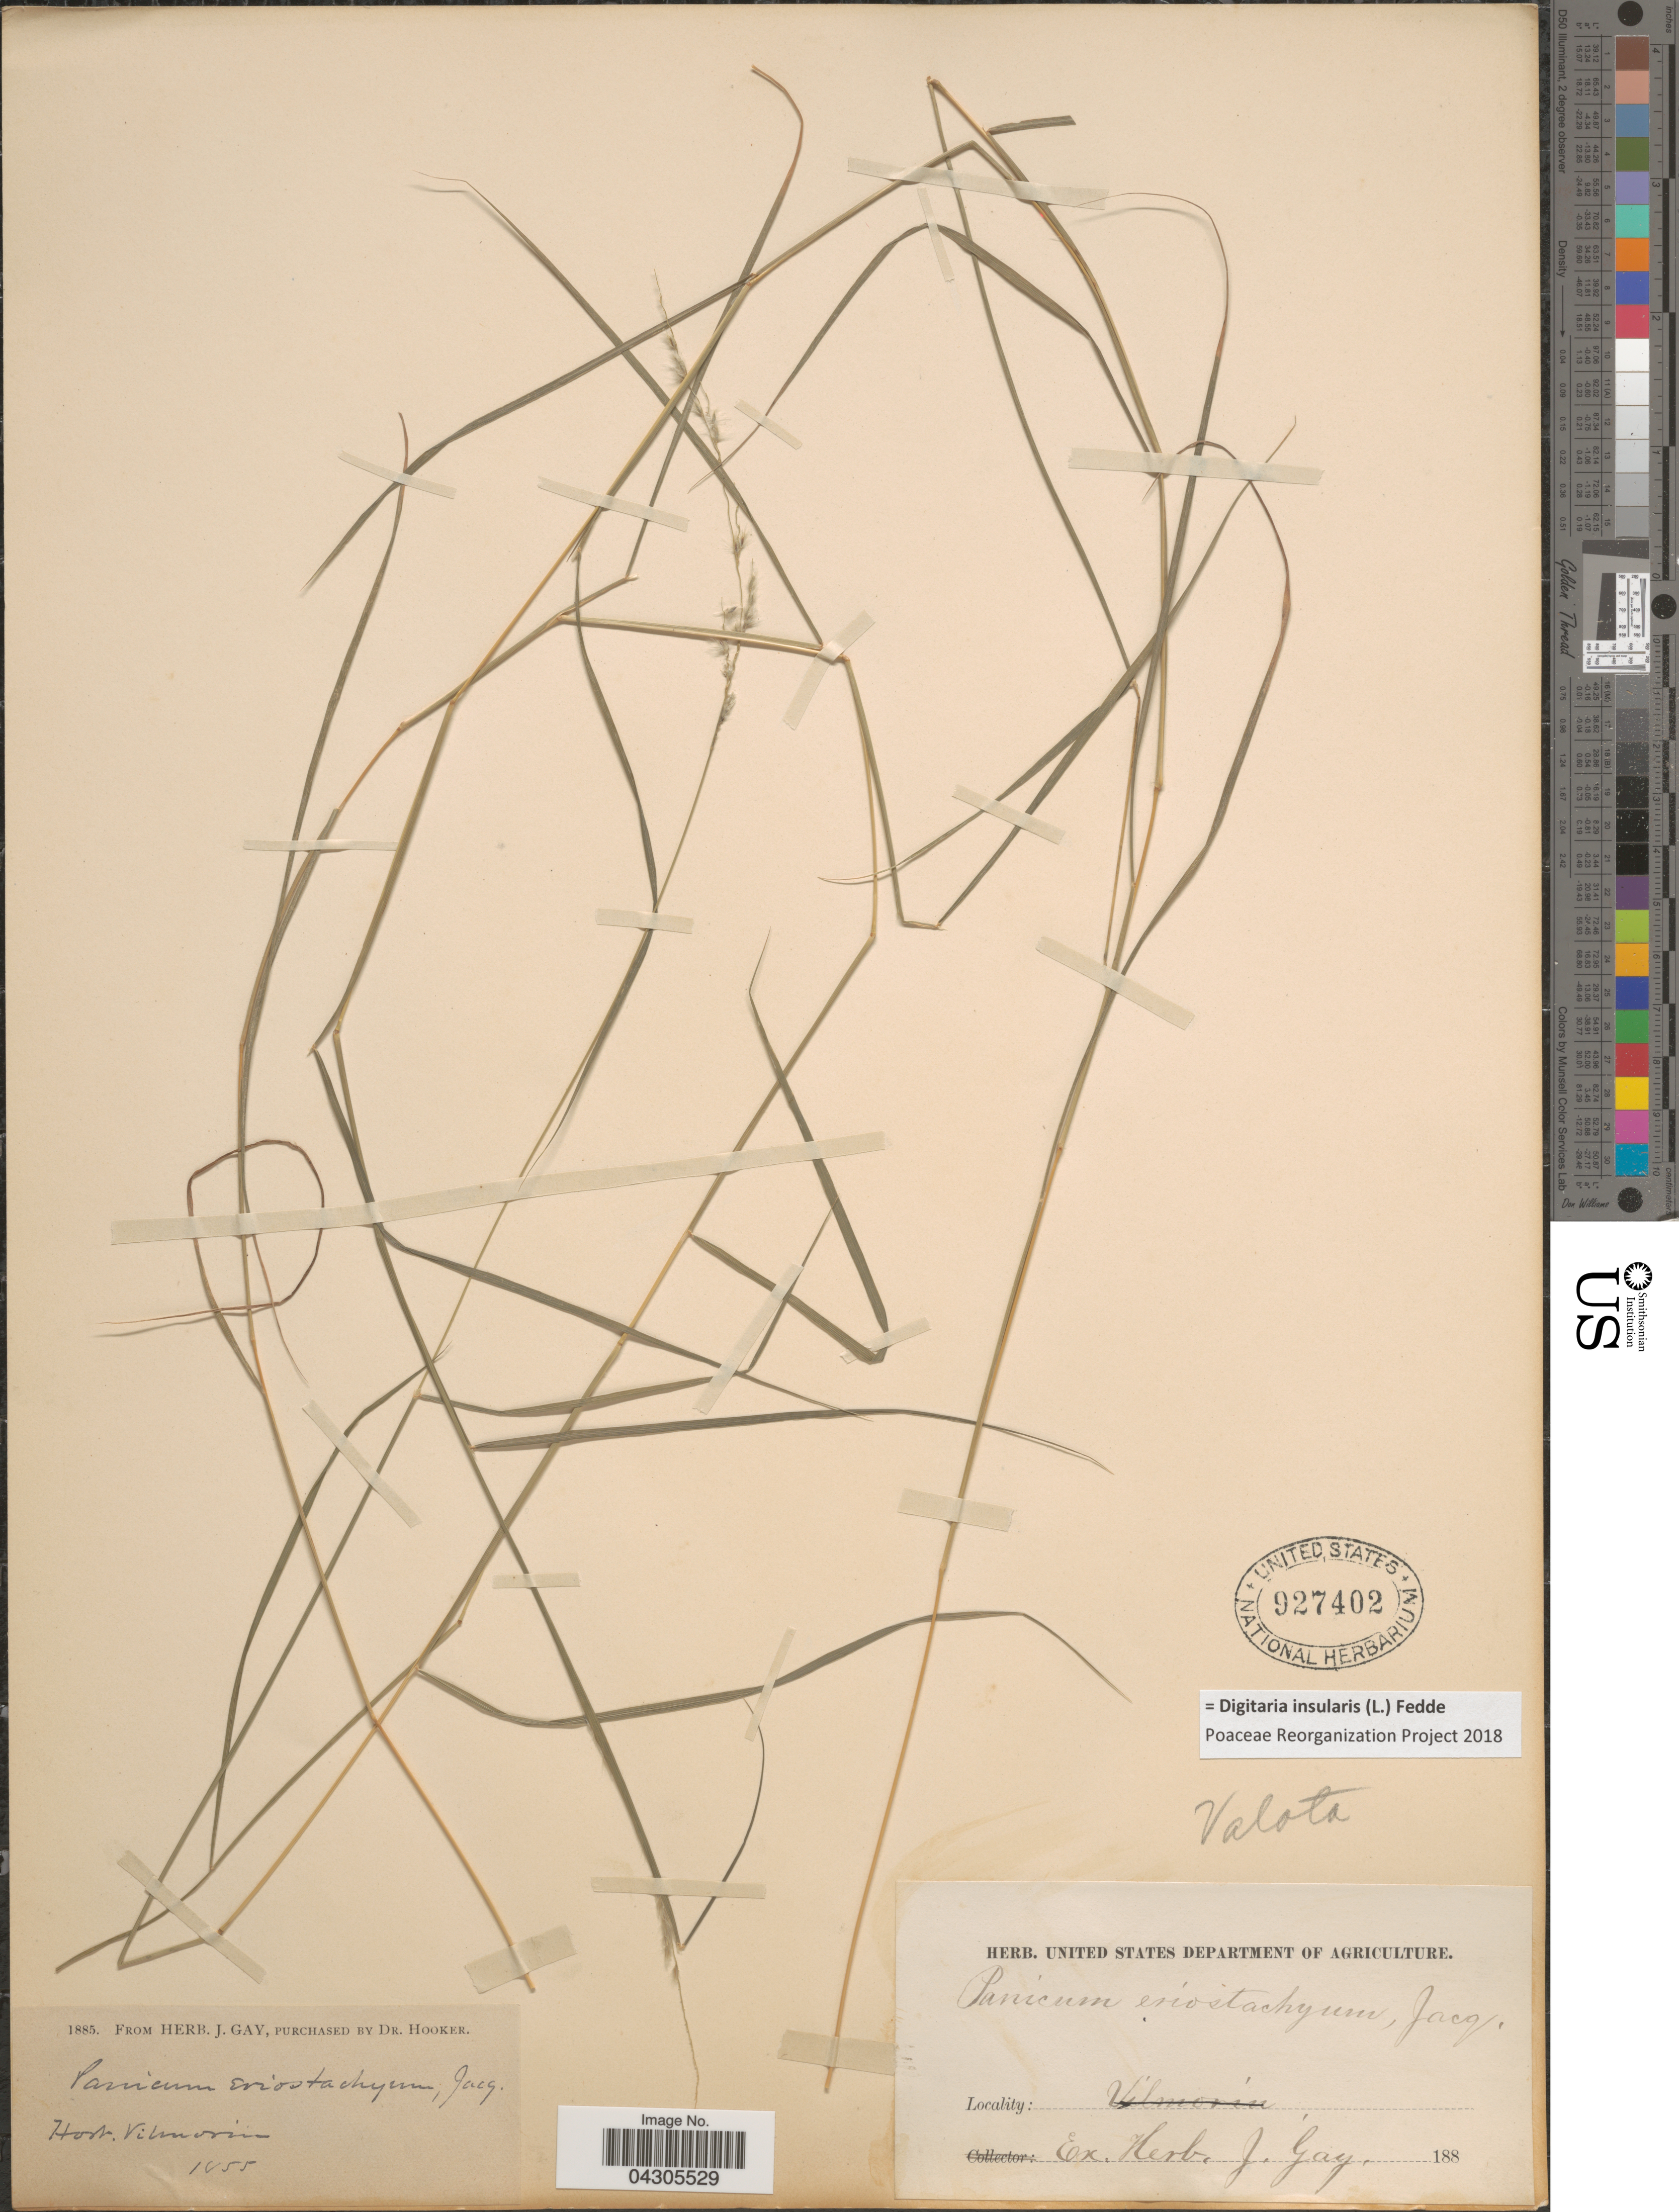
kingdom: Plantae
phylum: Tracheophyta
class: Liliopsida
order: Poales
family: Poaceae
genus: Digitaria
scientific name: Digitaria insularis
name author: (L.) Fedde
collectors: ex herb. J. Gay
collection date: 1855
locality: Hort. Vilmorin.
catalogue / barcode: US 927402